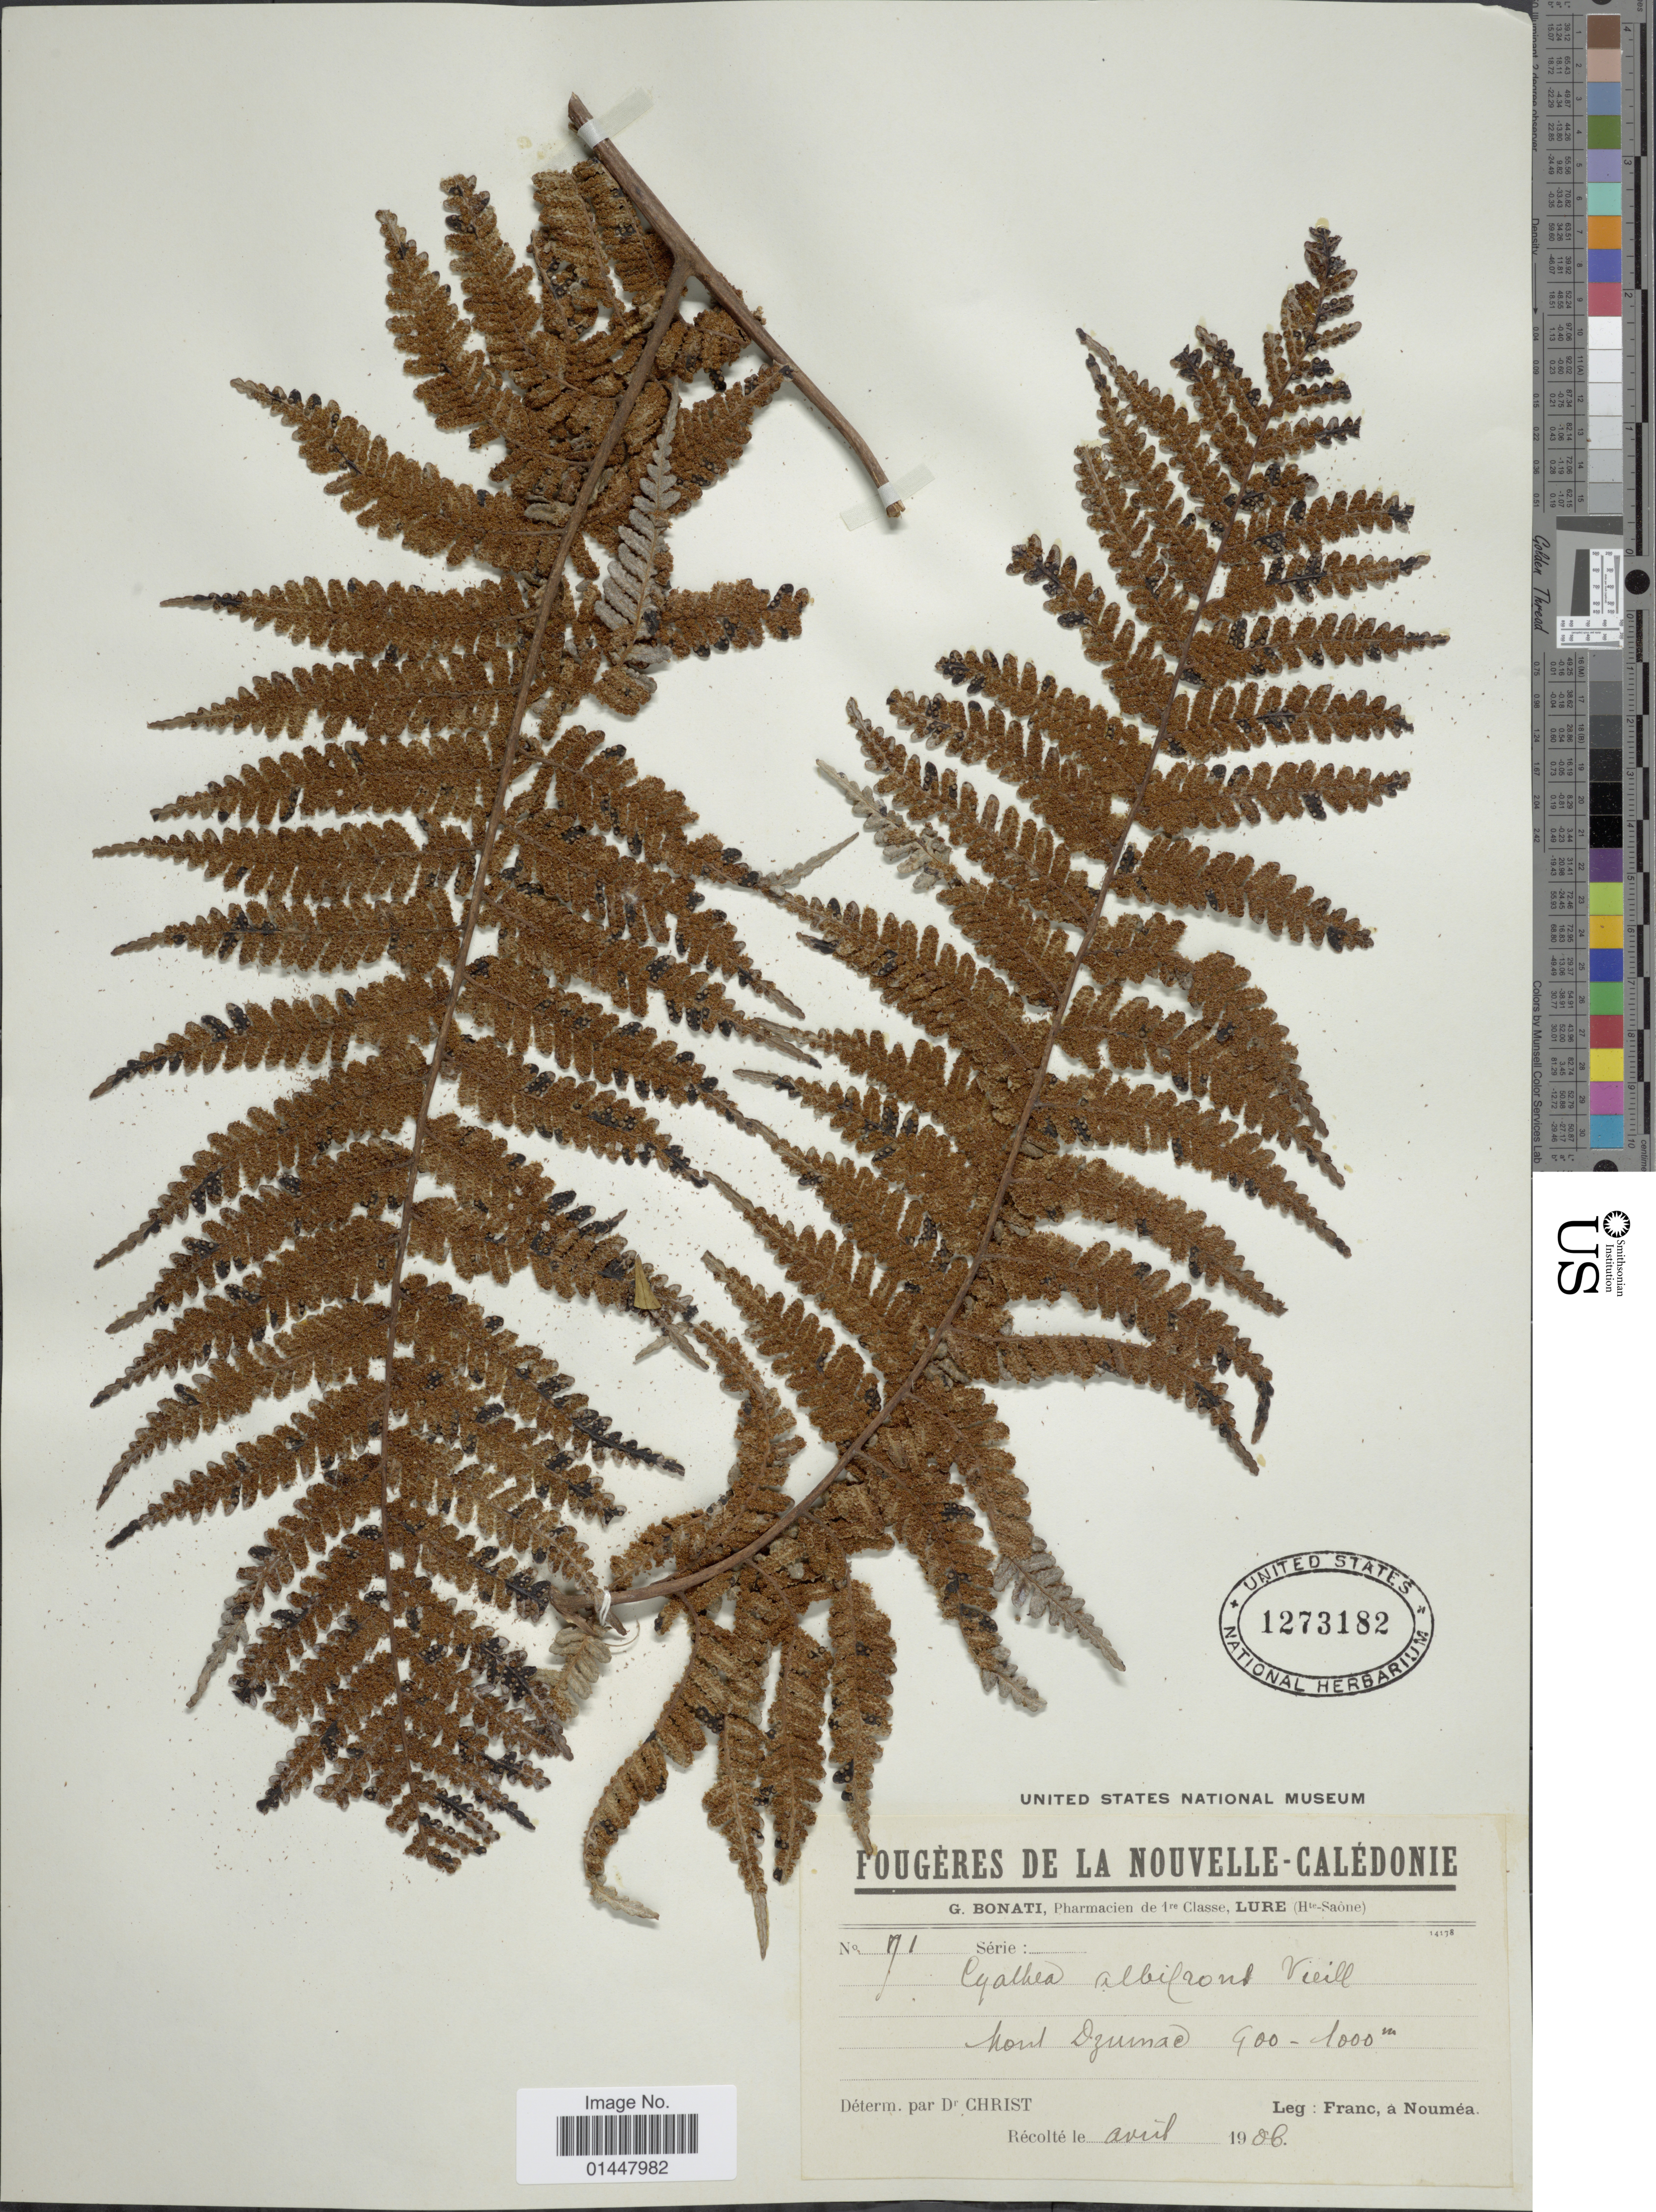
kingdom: Plantae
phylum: Tracheophyta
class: Polypodiopsida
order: Cyatheales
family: Cyatheaceae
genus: Sphaeropteris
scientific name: Sphaeropteris albifrons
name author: (Vieill. ex E. Fourn.) R.M. Tryon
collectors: I. Franc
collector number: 71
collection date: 1906-04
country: New Caledonia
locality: Nouvelle-Caledonie, Mont Dzumac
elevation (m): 900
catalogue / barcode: US 1273182